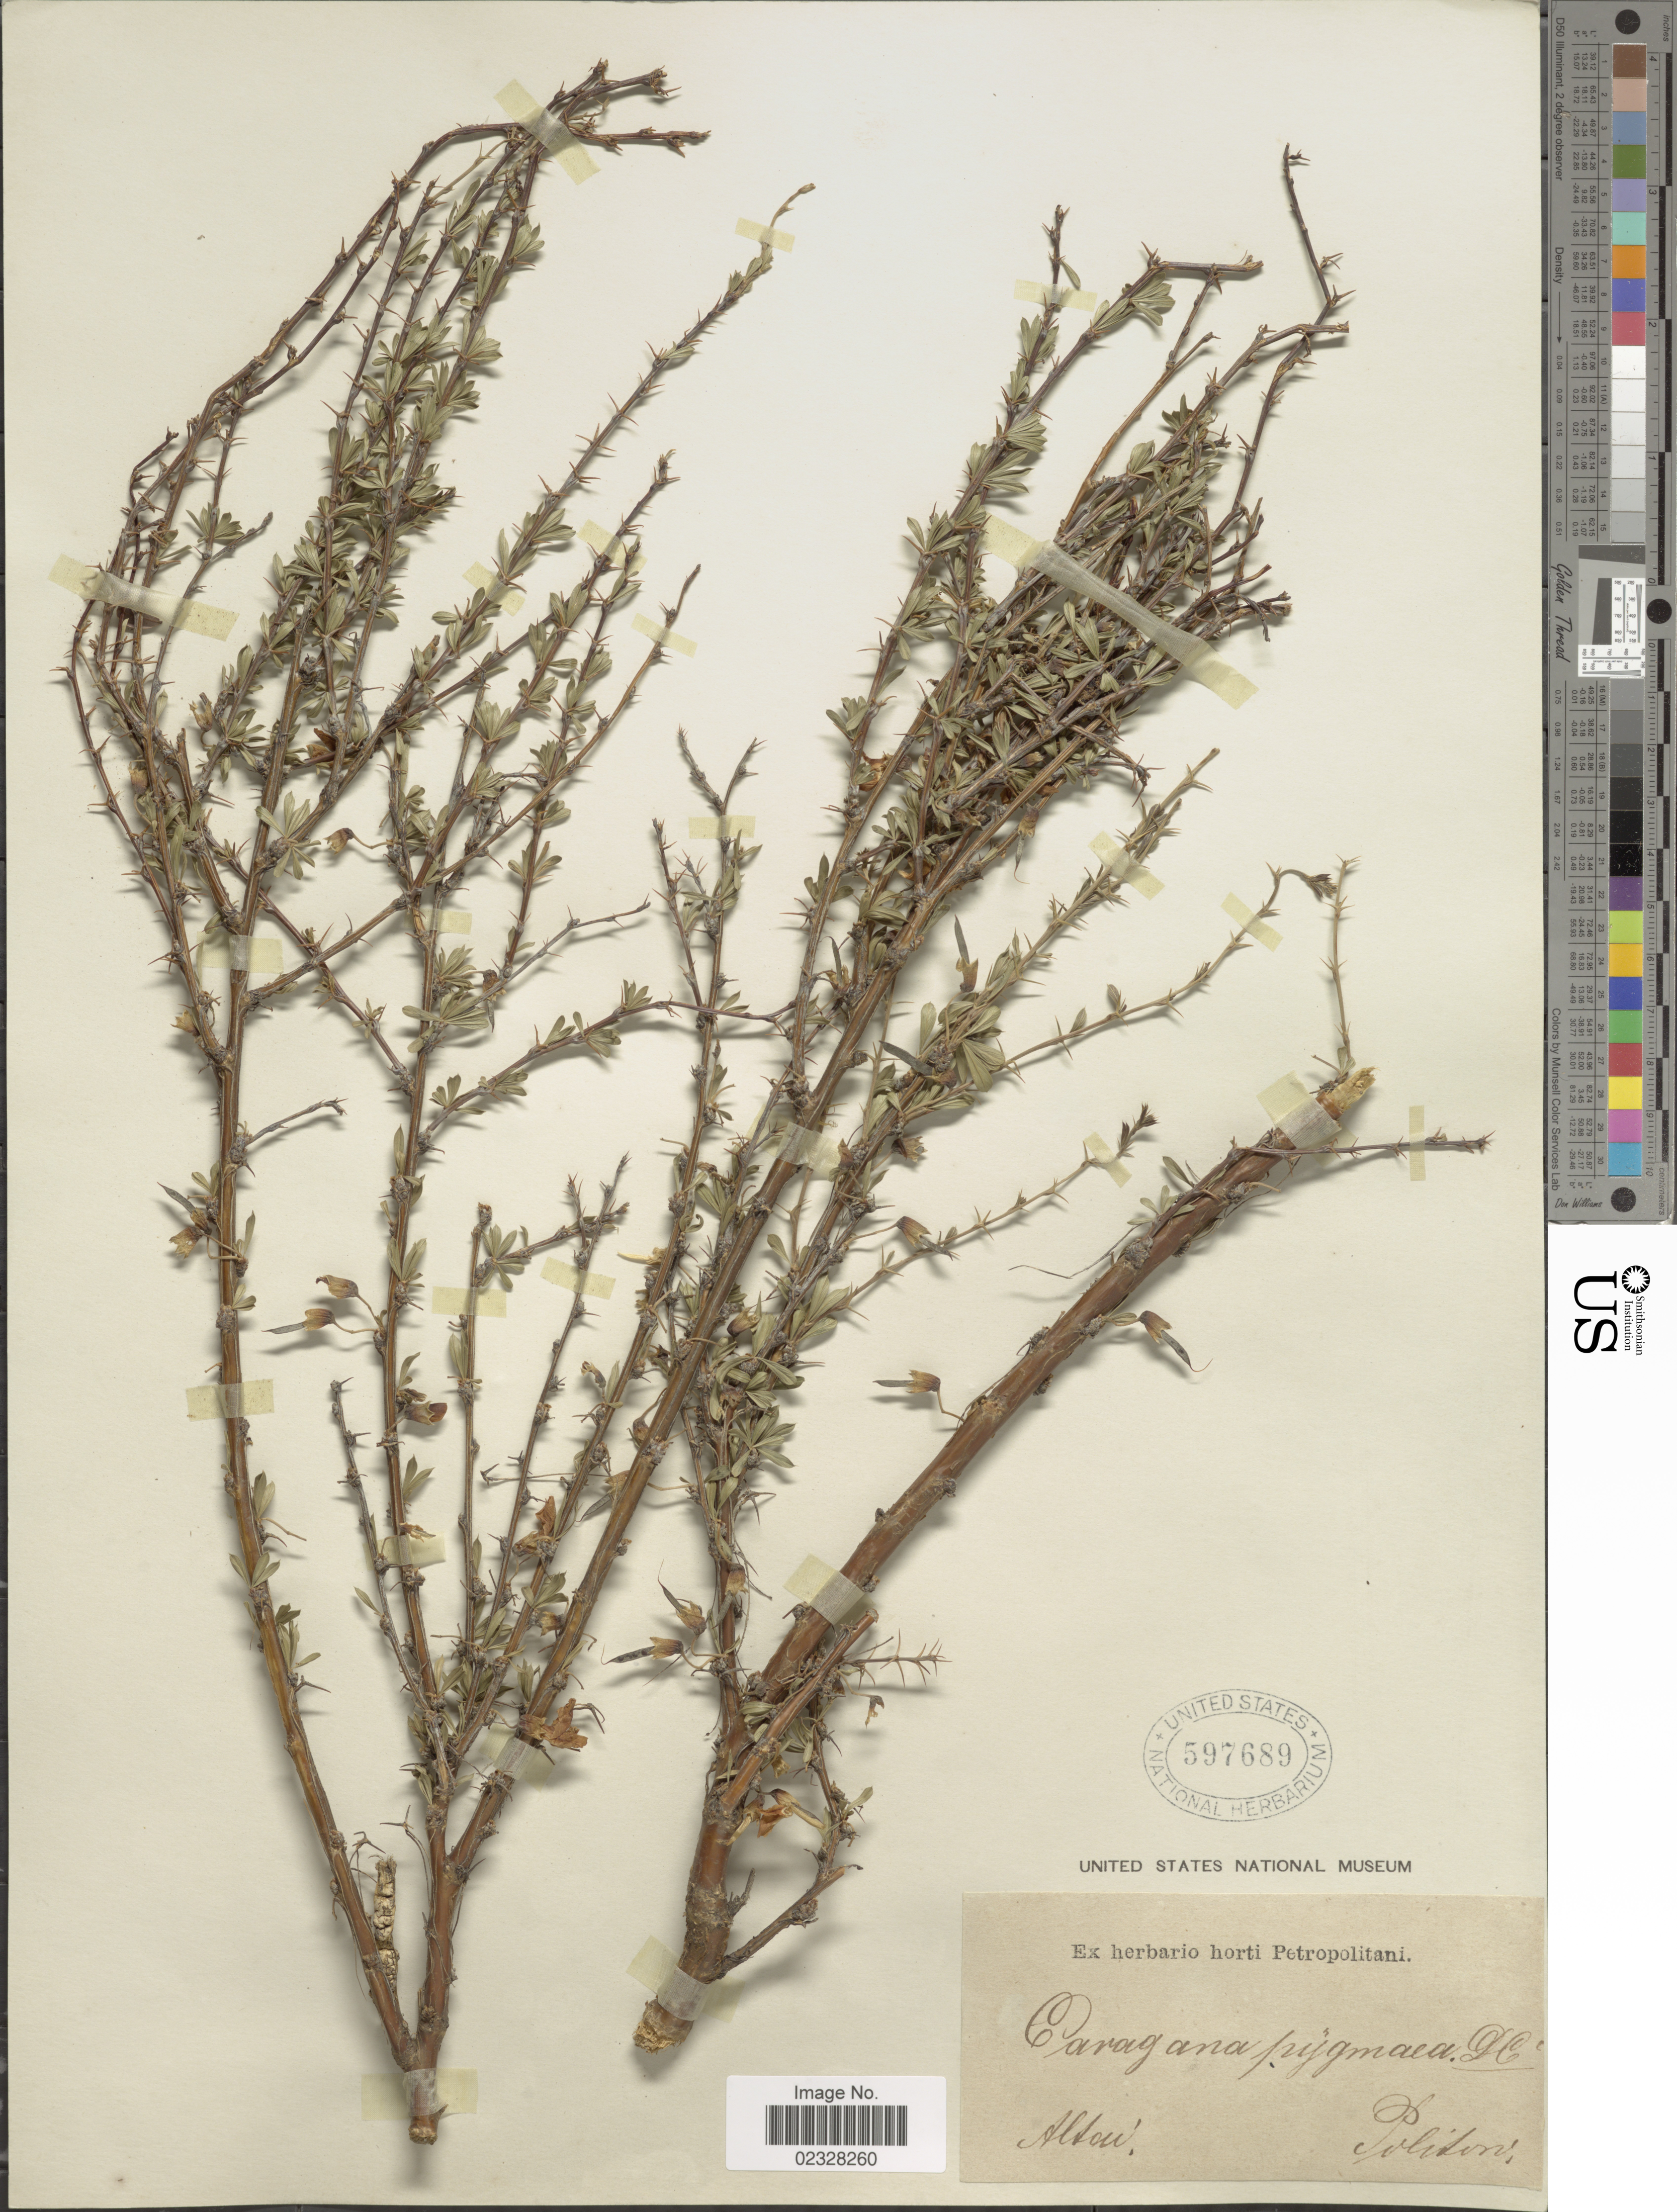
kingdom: Plantae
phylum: Tracheophyta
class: Magnoliopsida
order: Fabales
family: Fabaceae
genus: Caragana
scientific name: Caragana pygmaea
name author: (L.) DC.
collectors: -. Politow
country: Russian Federation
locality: Altai.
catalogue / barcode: US 597689